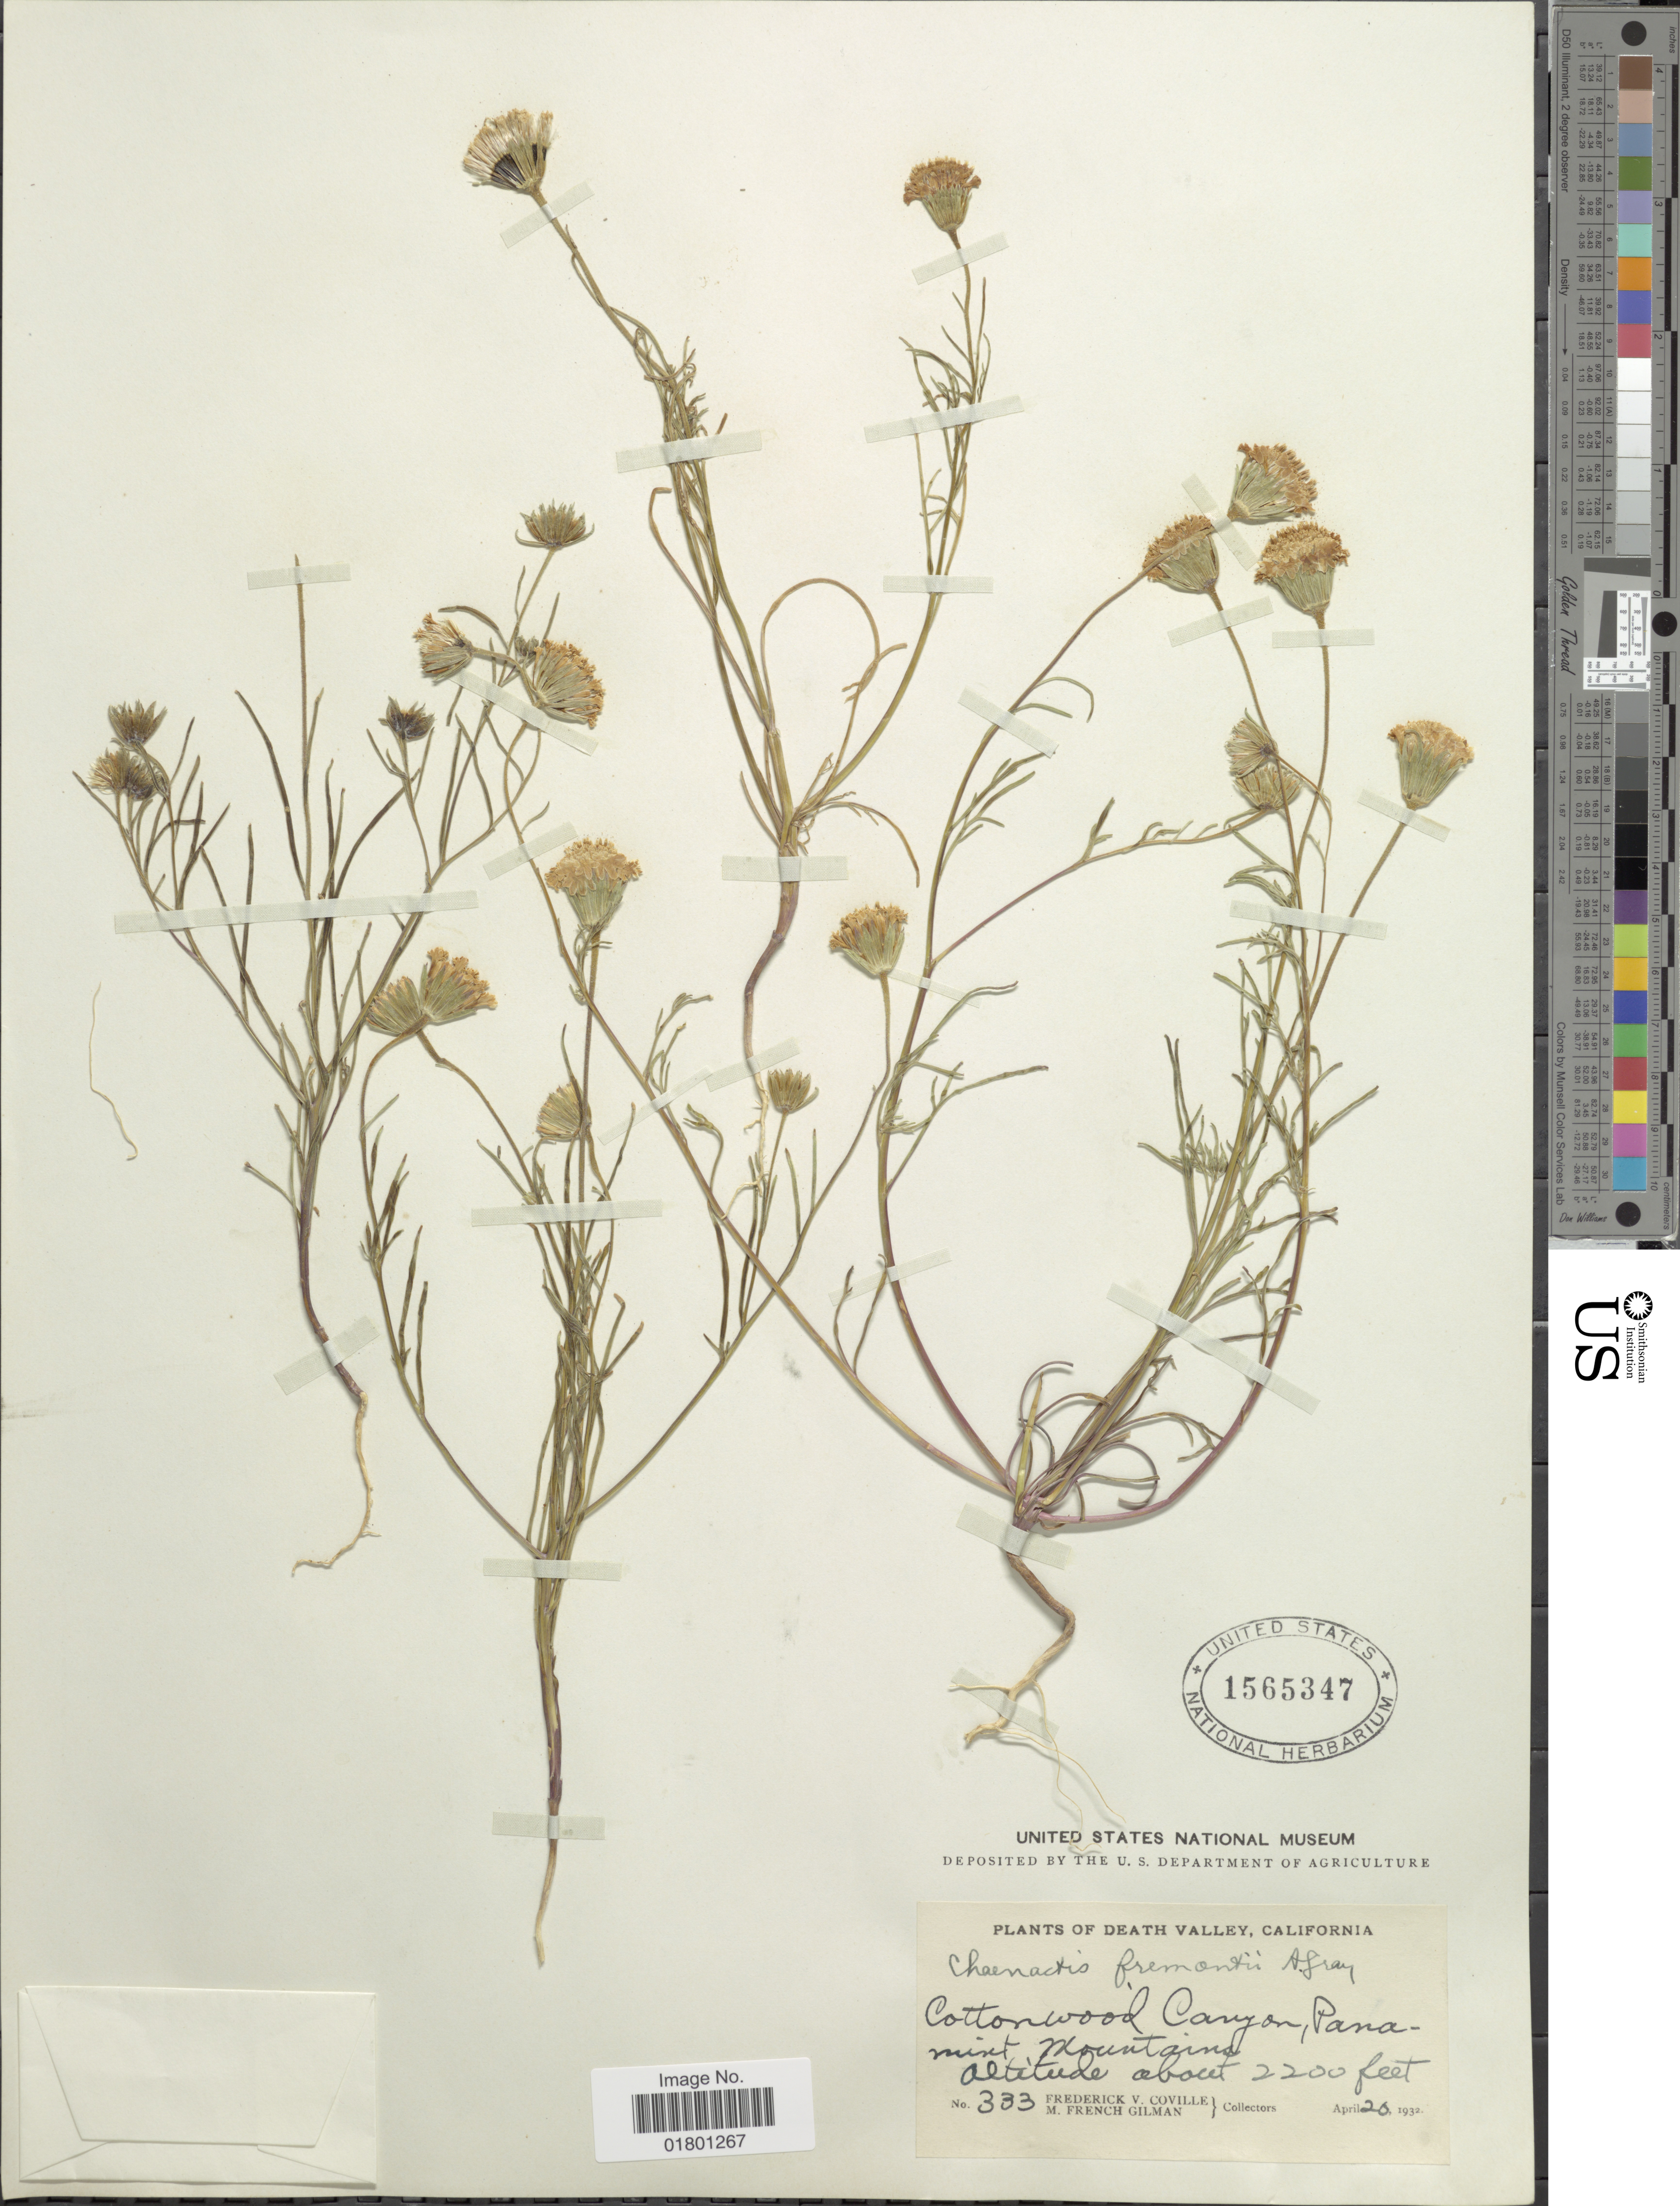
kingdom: Plantae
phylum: Tracheophyta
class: Magnoliopsida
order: Asterales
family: Asteraceae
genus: Chaenactis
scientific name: Chaenactis fremontii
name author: A. Gray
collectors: F. V. Coville & M. F. Gilman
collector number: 333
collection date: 1932-04-20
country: United States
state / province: California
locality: Death Valley, Cottonwood Canyon, Panamint, Mountains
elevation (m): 671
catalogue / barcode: US 1565347